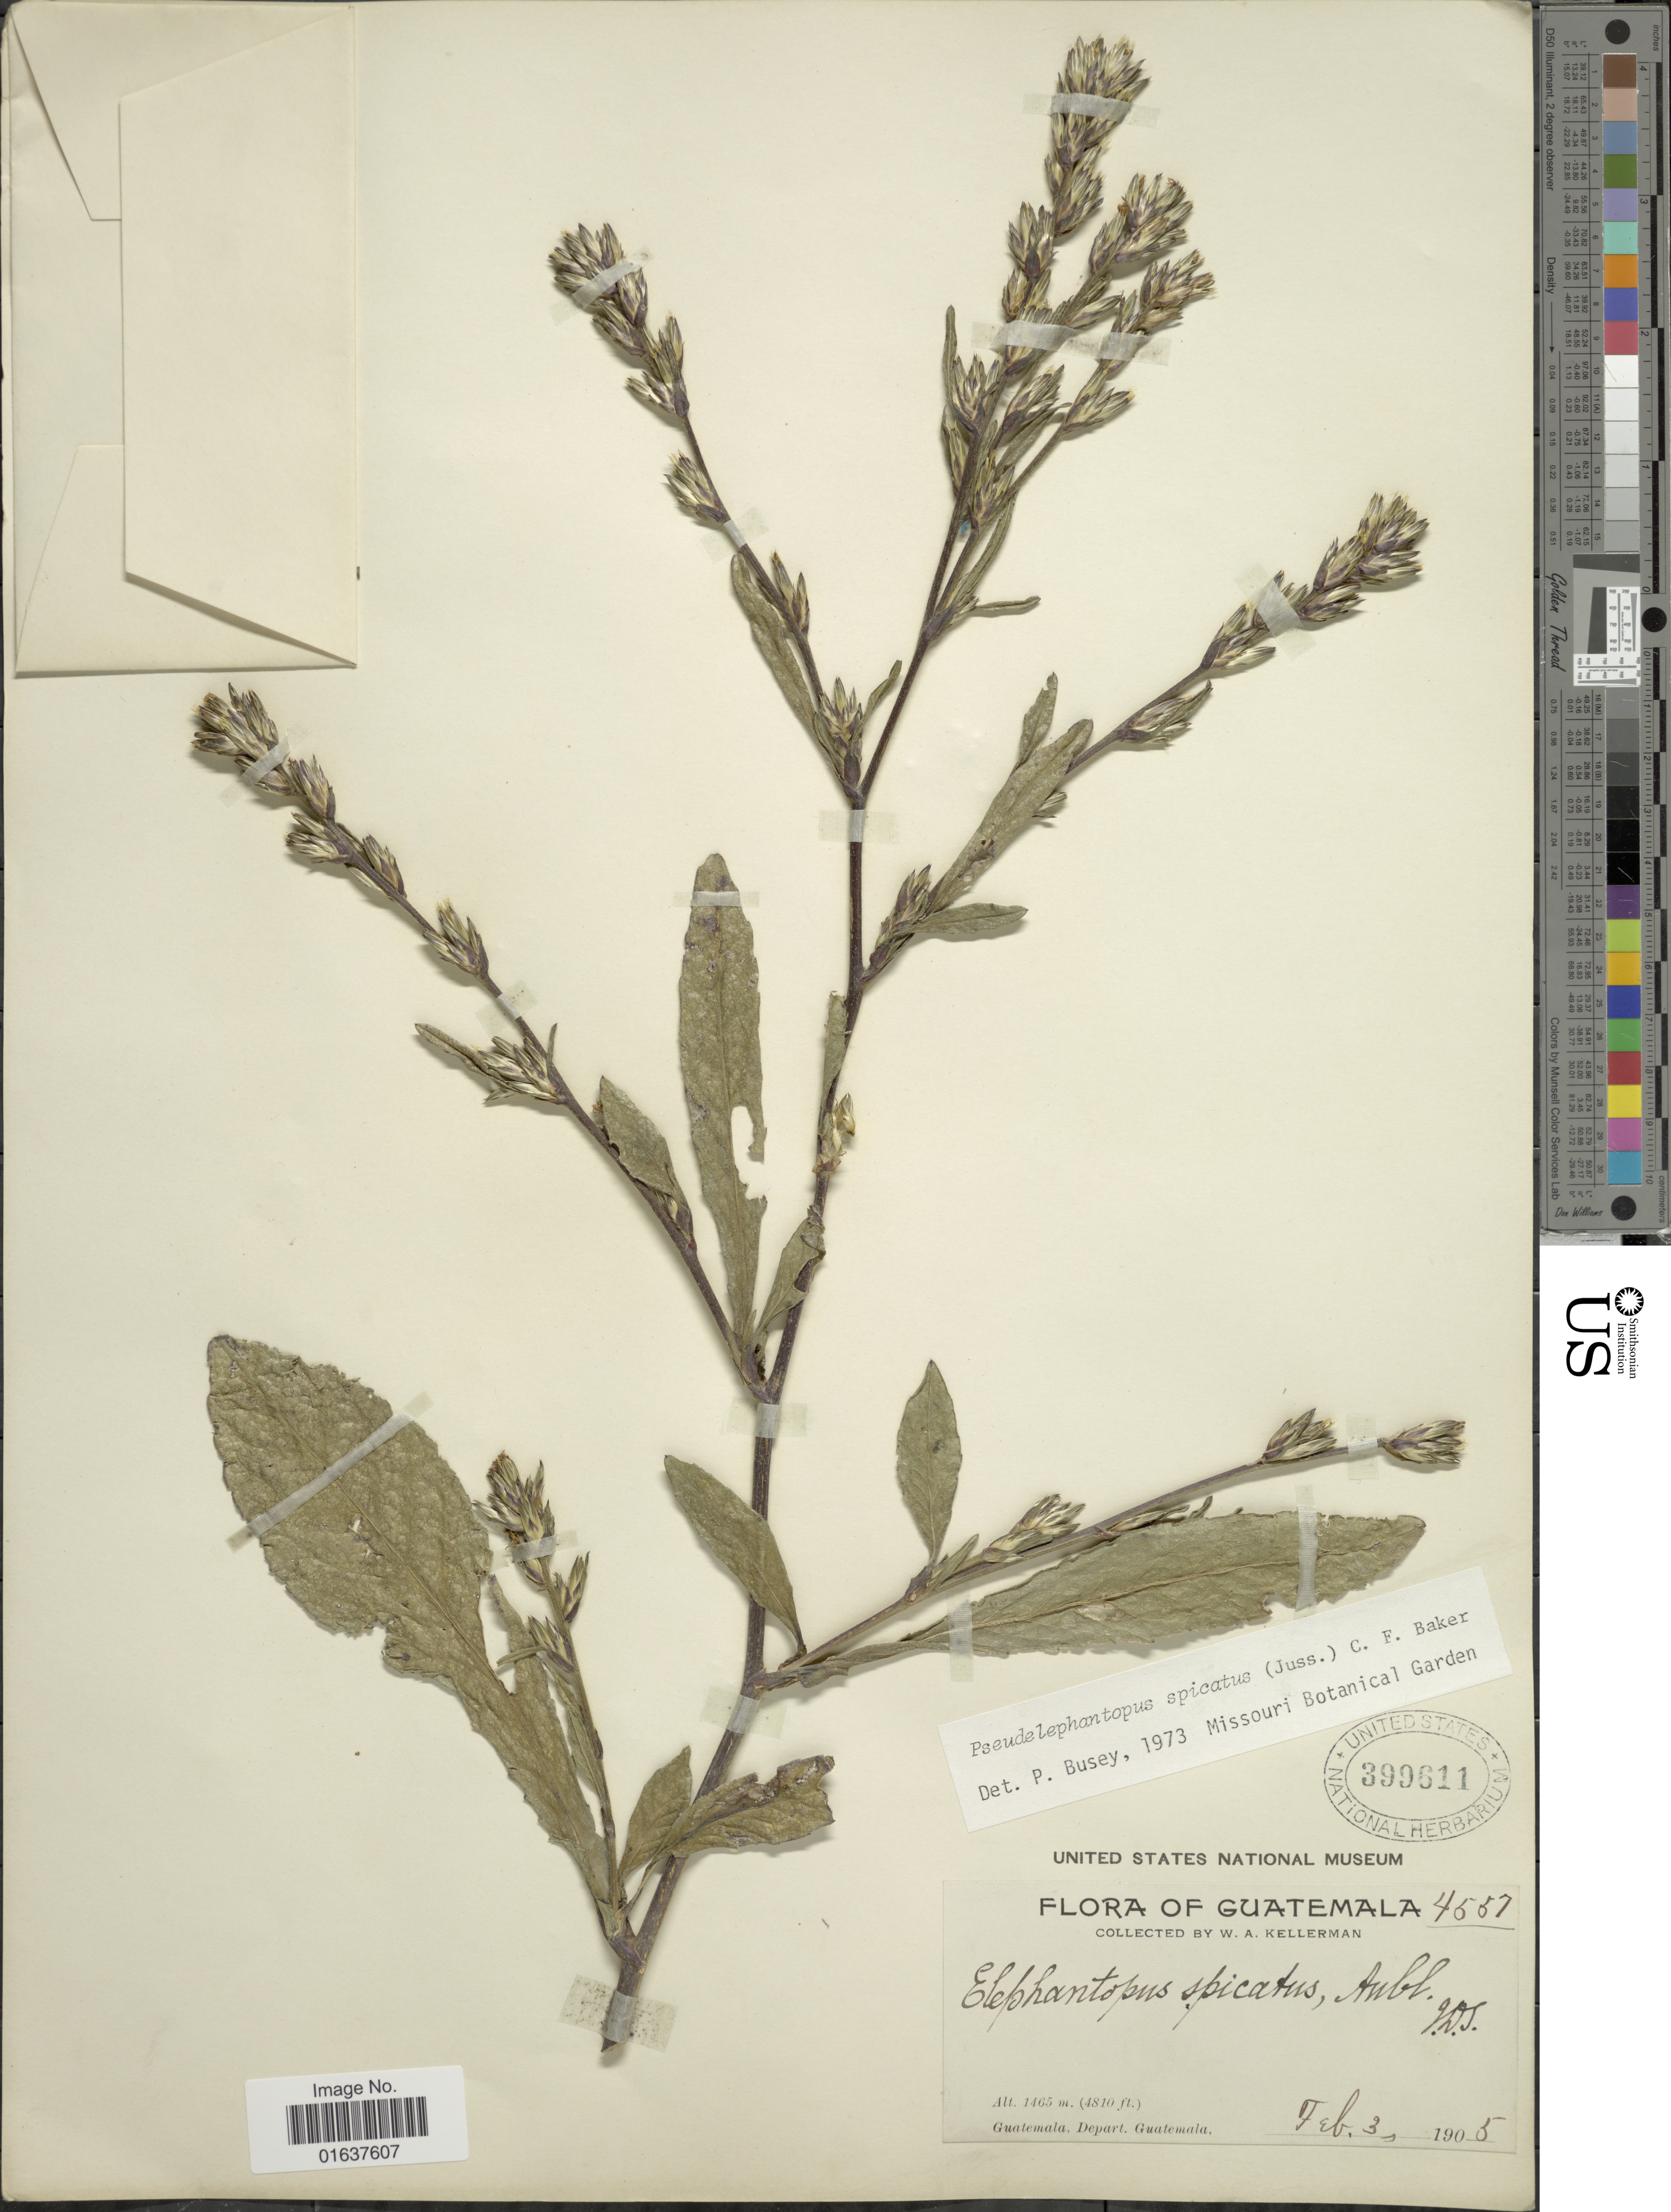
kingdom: Plantae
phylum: Tracheophyta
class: Magnoliopsida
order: Asterales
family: Asteraceae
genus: Pseudelephantopus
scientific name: Pseudelephantopus spicatus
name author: (Juss. ex Aubl.) C.F. Baker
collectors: W. Kellerman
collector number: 4557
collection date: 1905-02-03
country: Guatemala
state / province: Guatemala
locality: Depart. Guatemala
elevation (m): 447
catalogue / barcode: US 399611